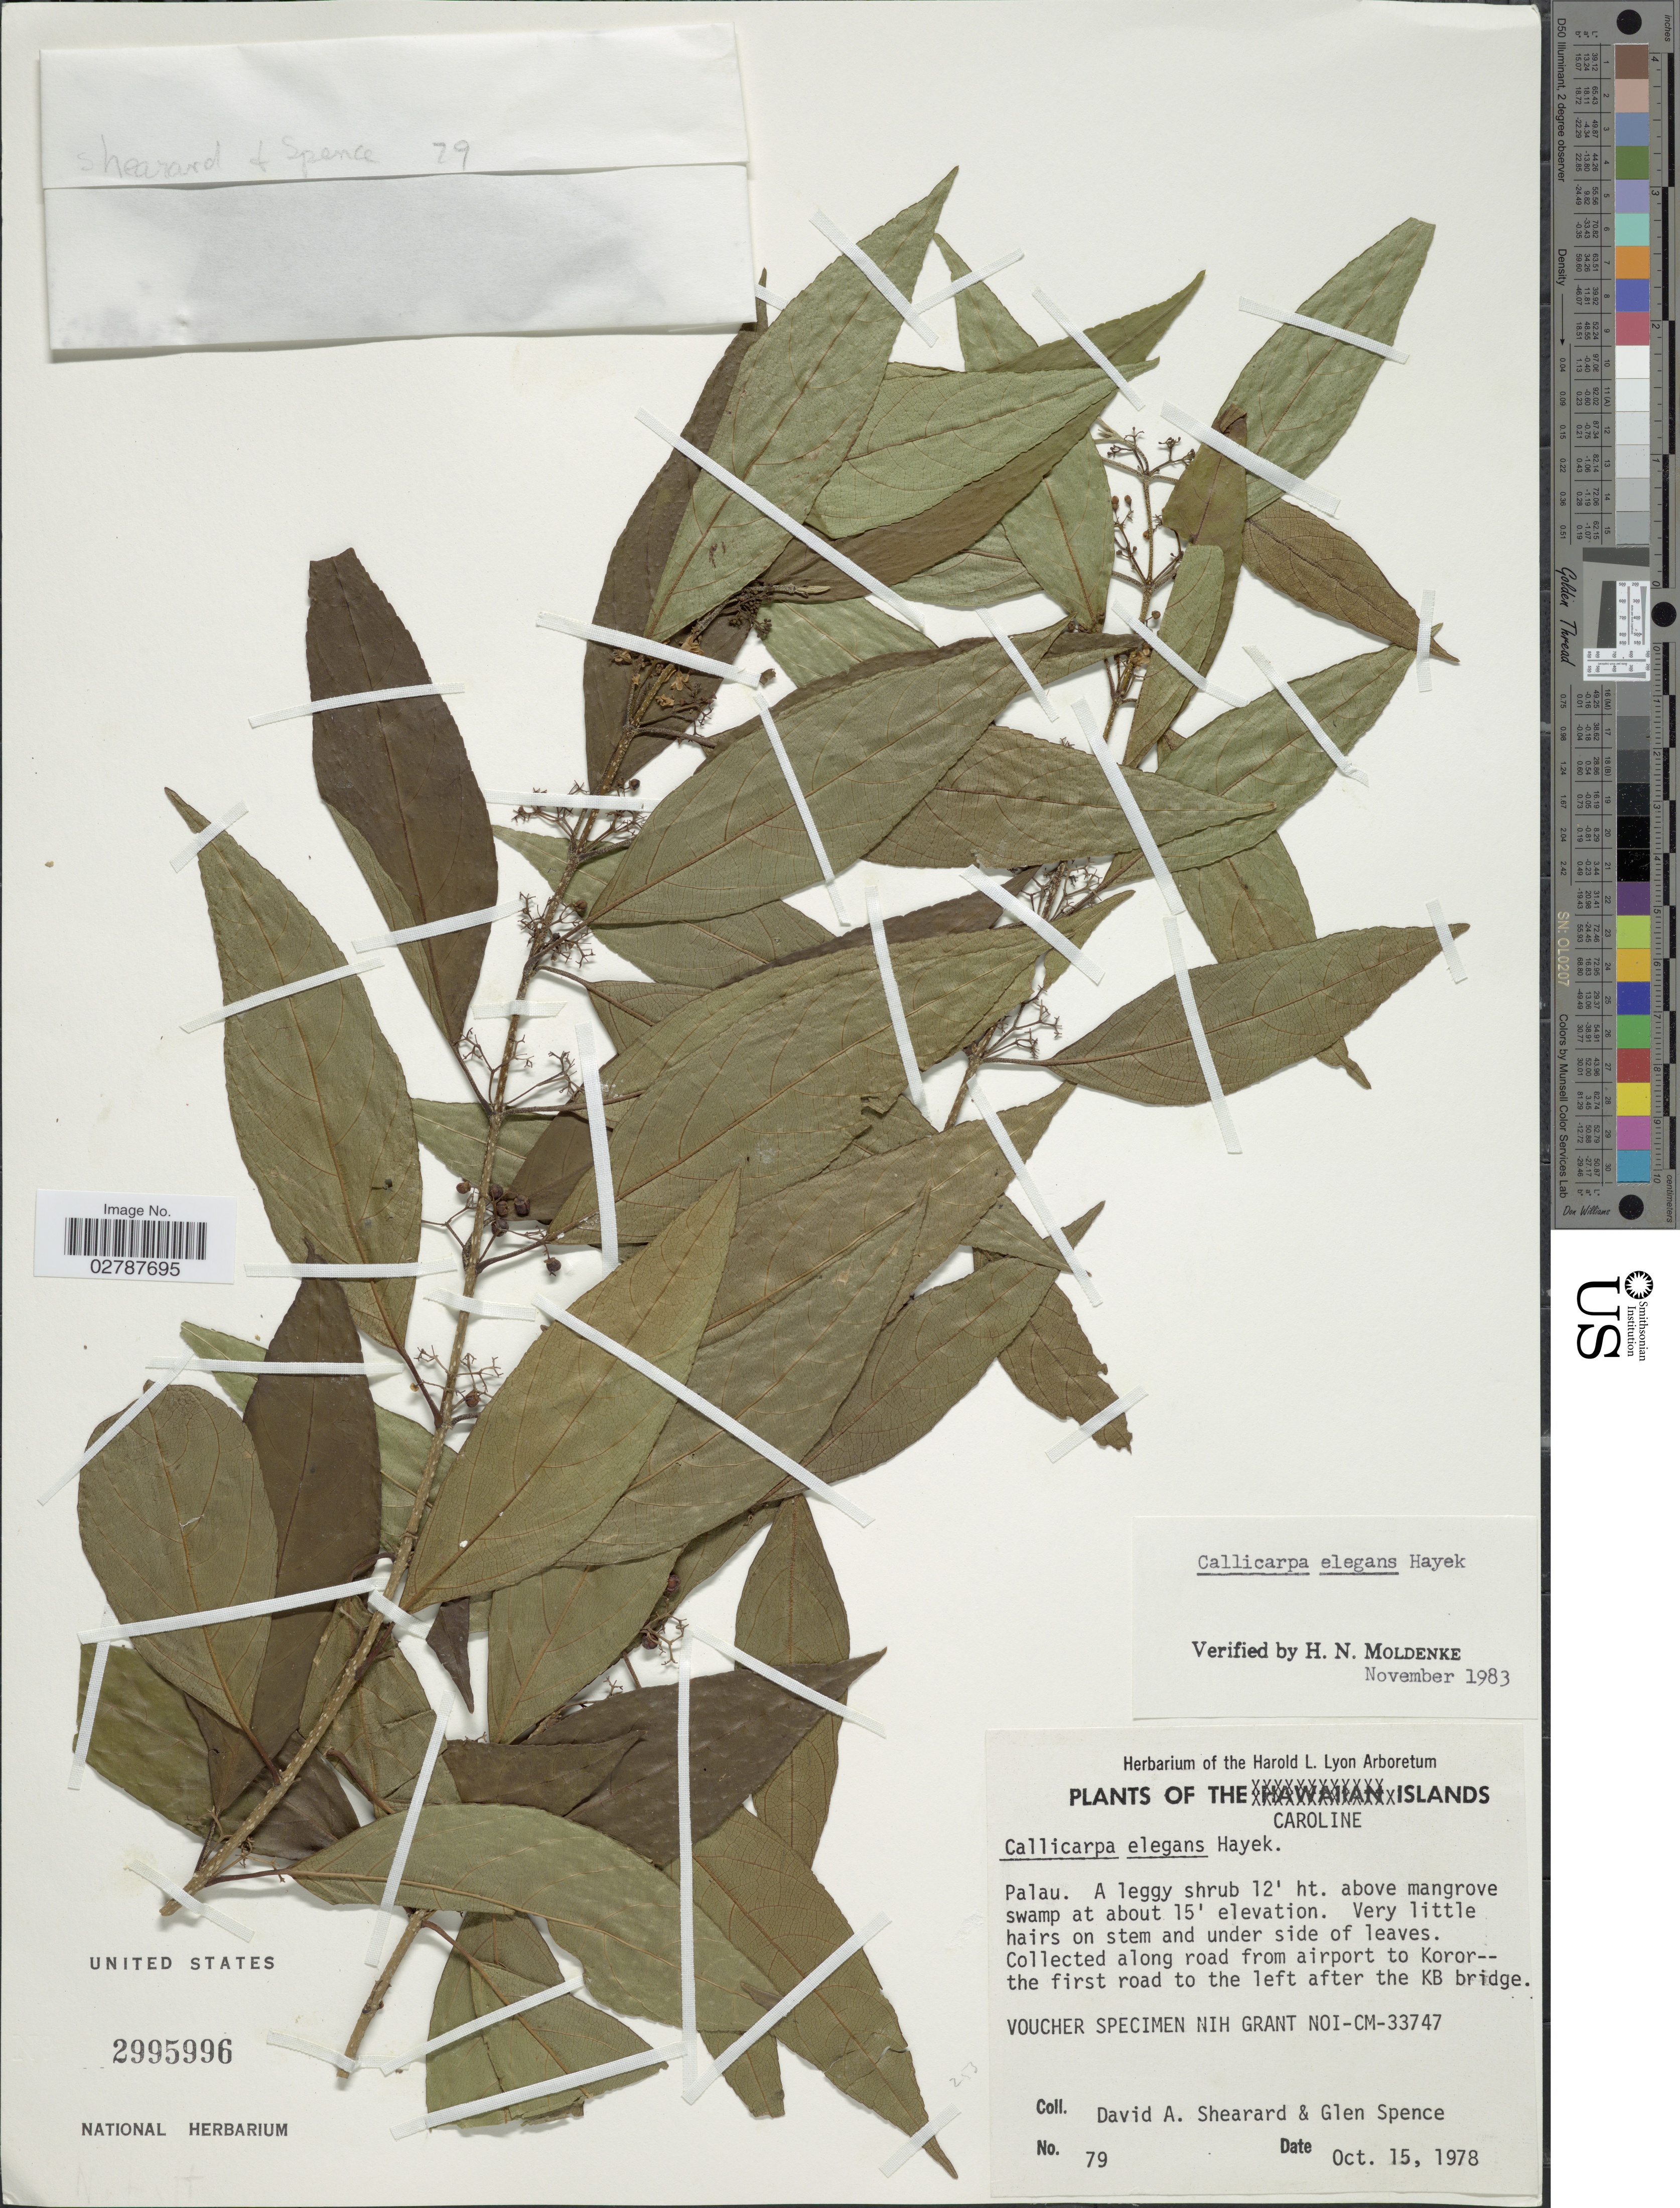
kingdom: Plantae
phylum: Tracheophyta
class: Magnoliopsida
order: Lamiales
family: Lamiaceae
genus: Callicarpa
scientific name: Callicarpa elegans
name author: Hayek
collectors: D. Shearard & G. Spence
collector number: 79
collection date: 1978-10-15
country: Palau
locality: The Caroline Islands. Palau. Along road from airport to Koror-- the first road to the left after the KB bridge.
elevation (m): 5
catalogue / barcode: US 2995996